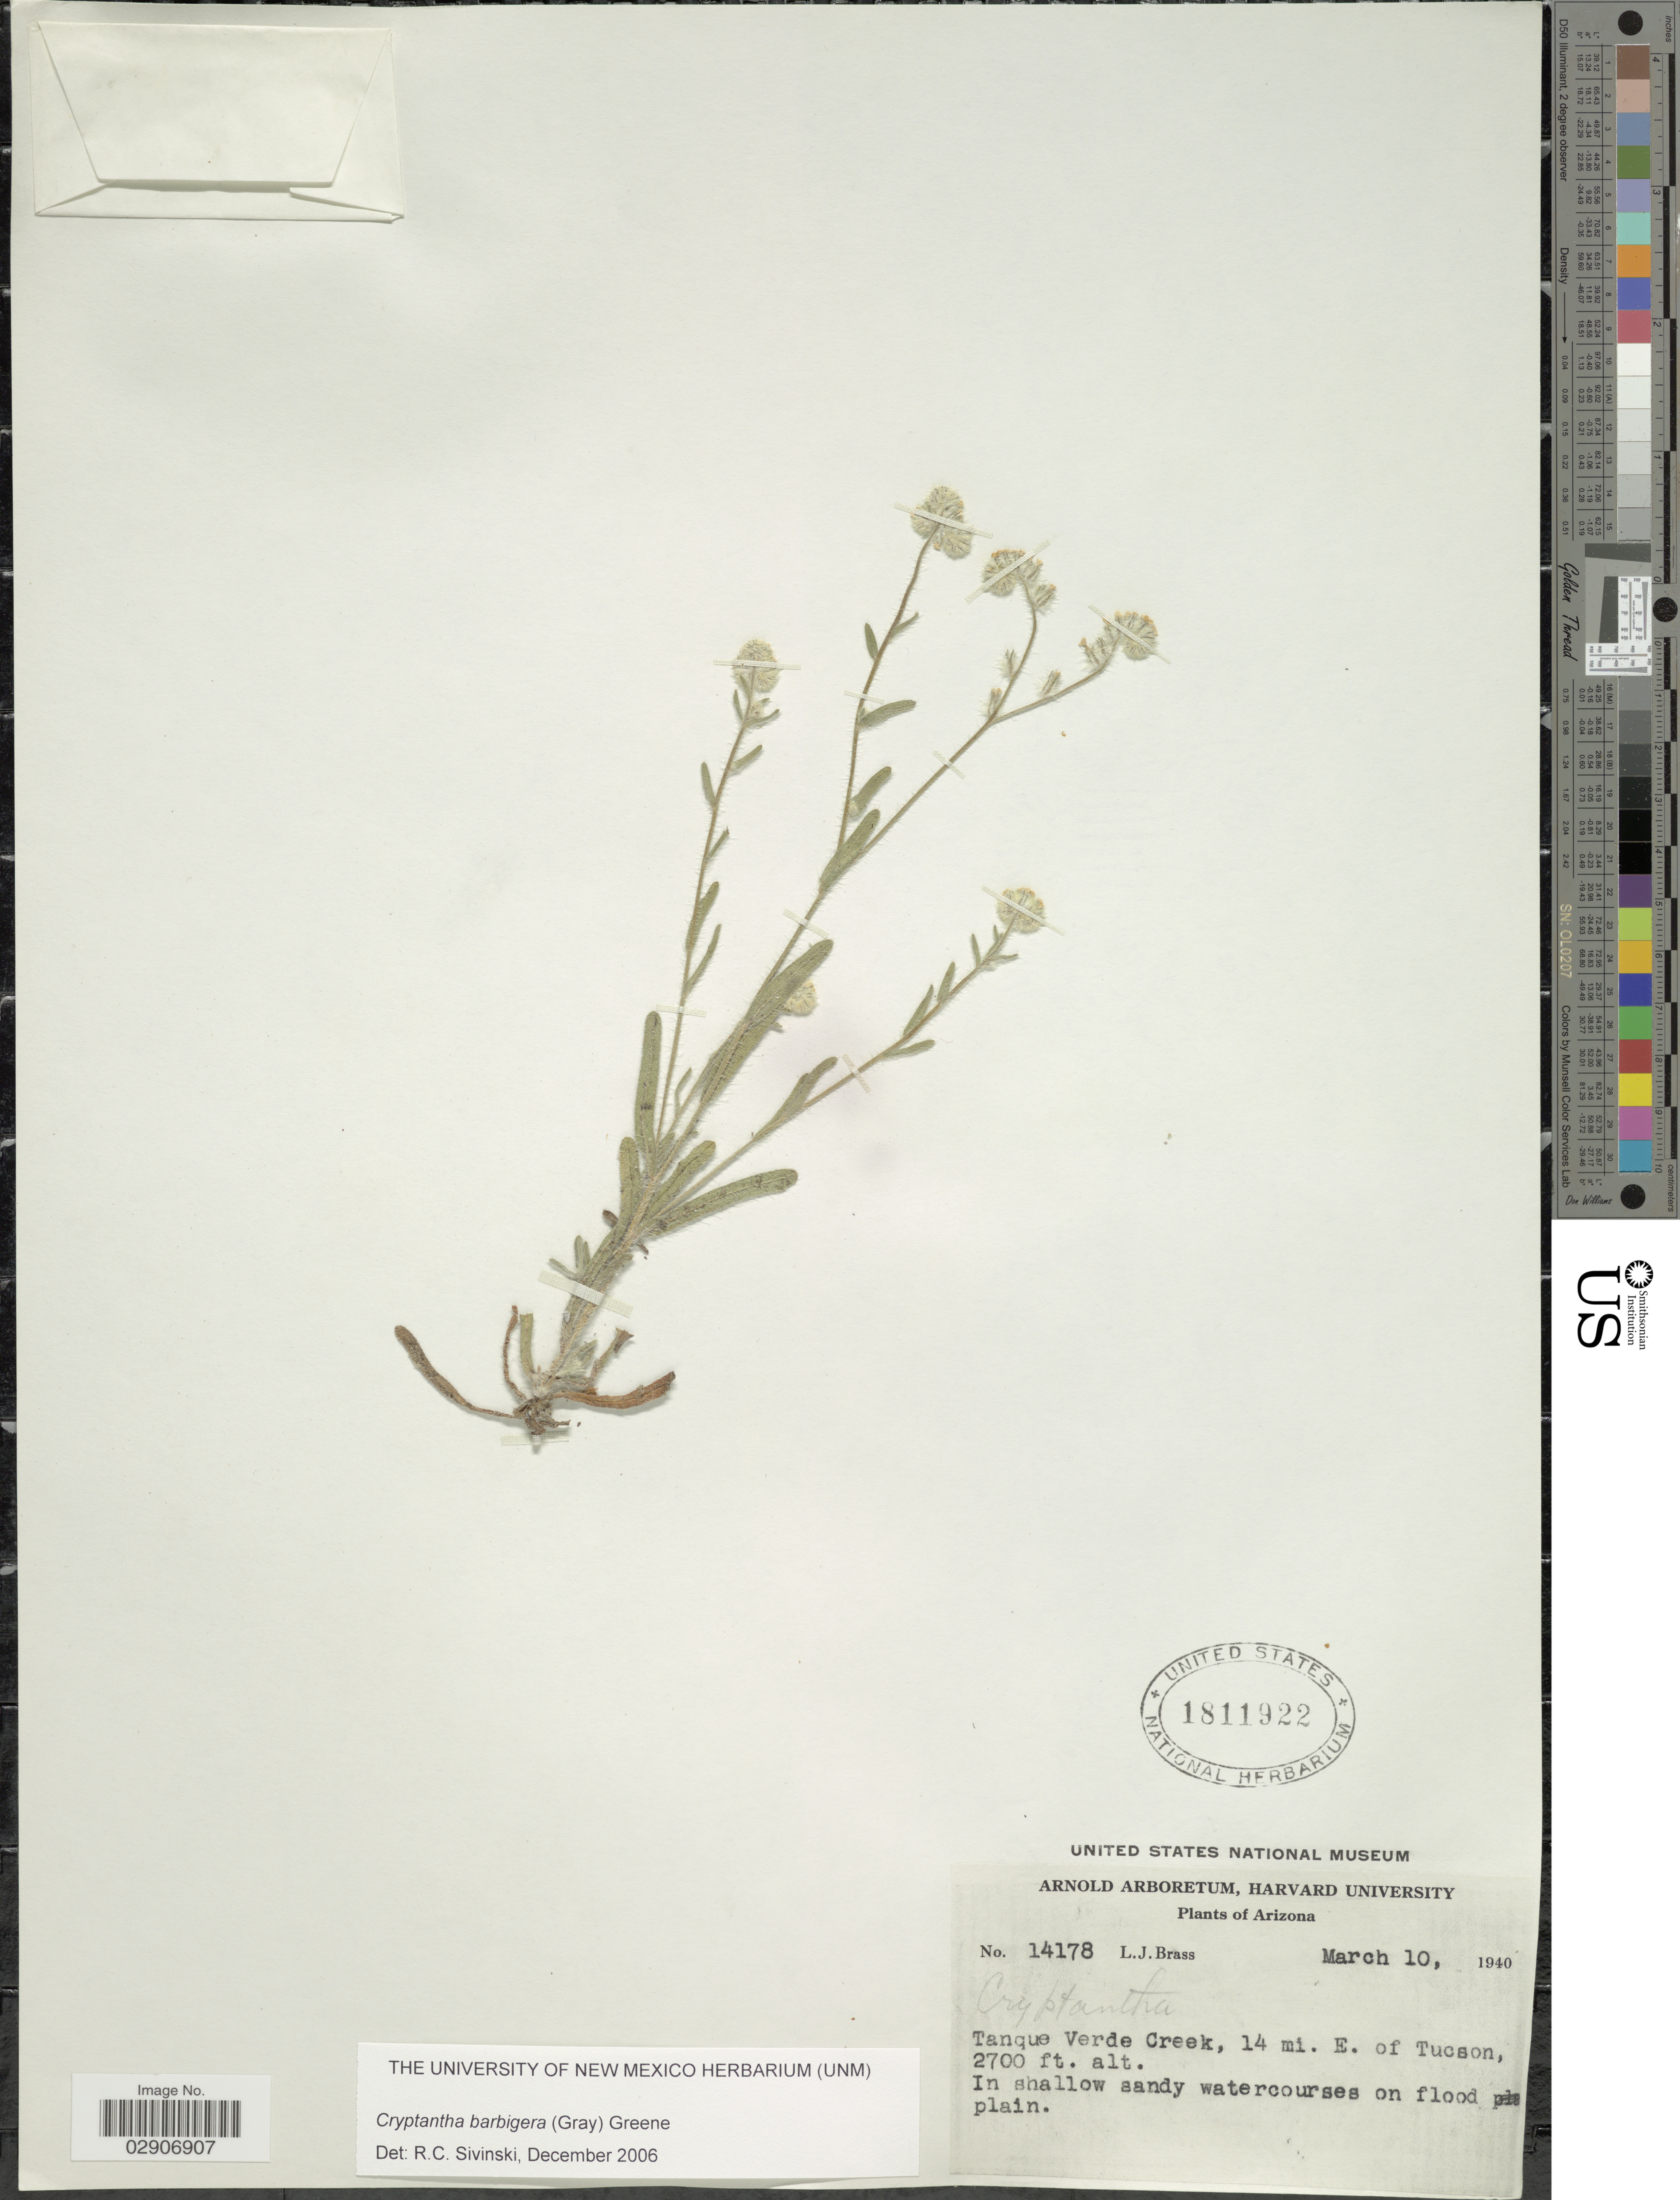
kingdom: Plantae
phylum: Tracheophyta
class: Magnoliopsida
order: Boraginales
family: Boraginaceae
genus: Cryptantha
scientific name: Cryptantha barbigera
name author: (A. Gray) Greene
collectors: L. J. Brass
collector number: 14178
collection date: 1940-03-10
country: United States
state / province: Arizona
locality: Tanque Verde Creek, 14 mi. E. of Tucson.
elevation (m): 823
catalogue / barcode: US 1811922